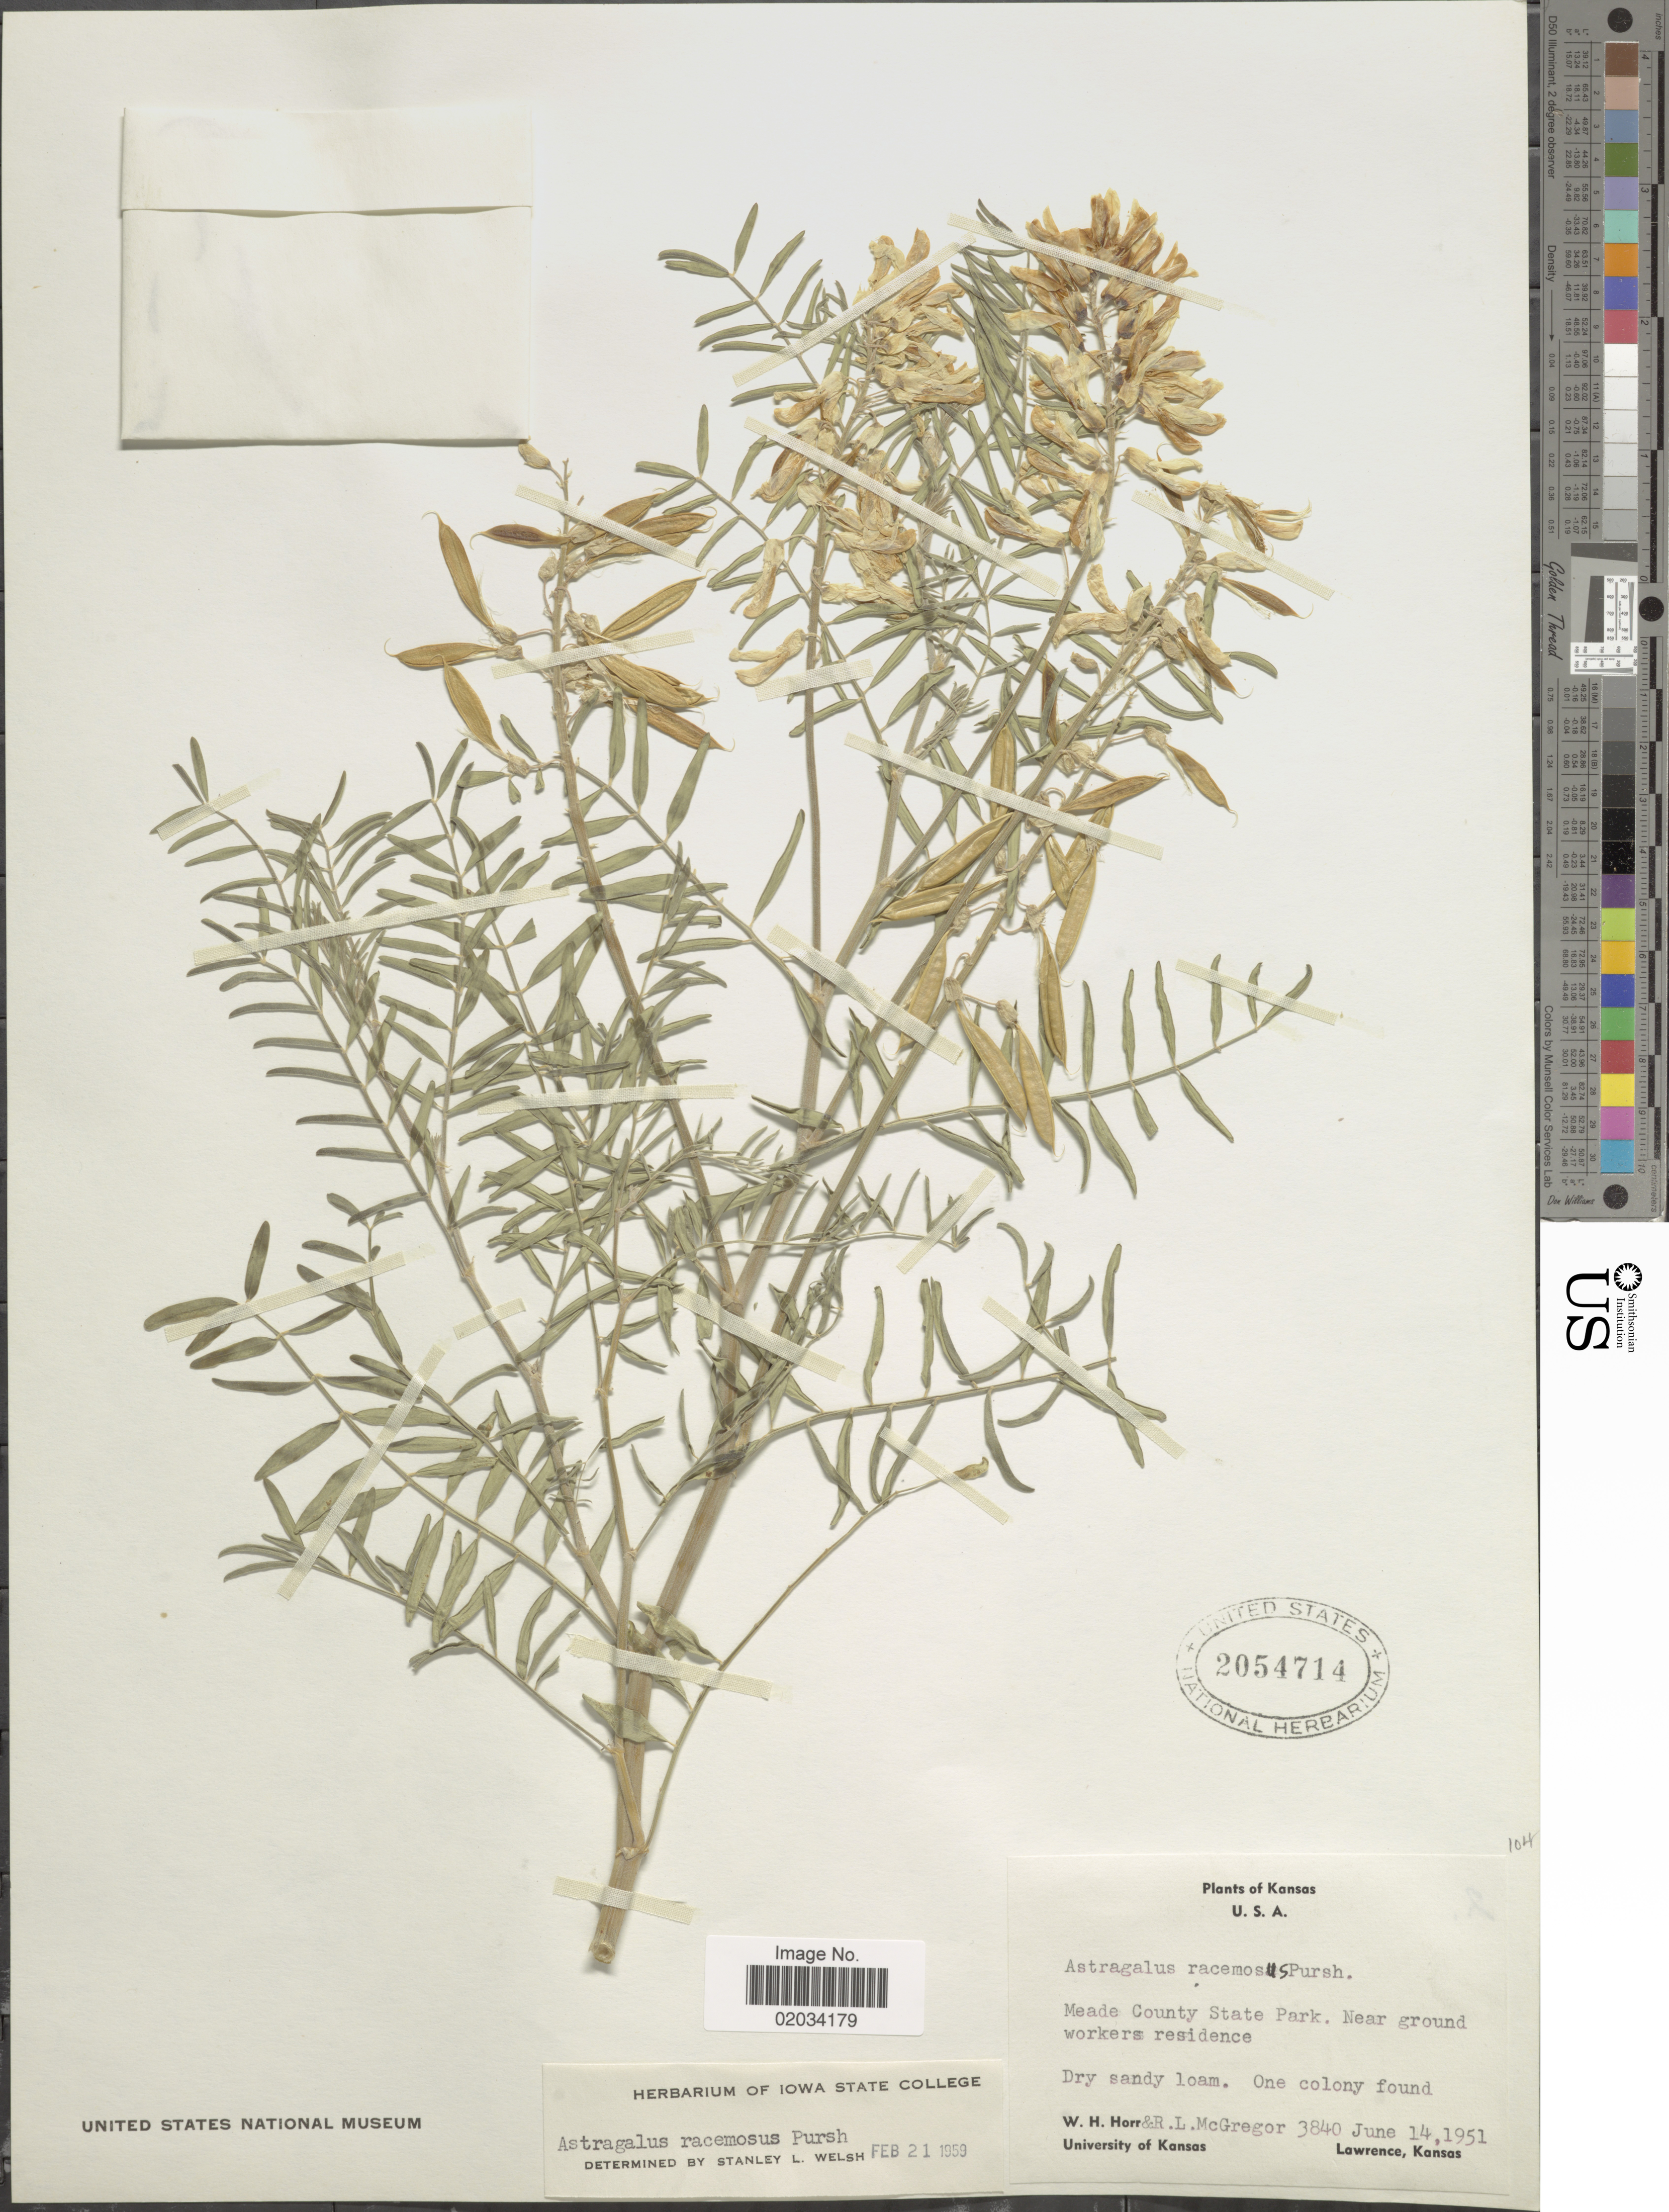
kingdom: Plantae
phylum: Tracheophyta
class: Magnoliopsida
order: Fabales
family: Fabaceae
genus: Astragalus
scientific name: Astragalus racemosus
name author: Pursh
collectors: W. H. Horr & R. McGregor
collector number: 3840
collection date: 1951-06-14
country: United States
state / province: Kansas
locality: Meade County State Park, Near ground workes residence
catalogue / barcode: US 2054714